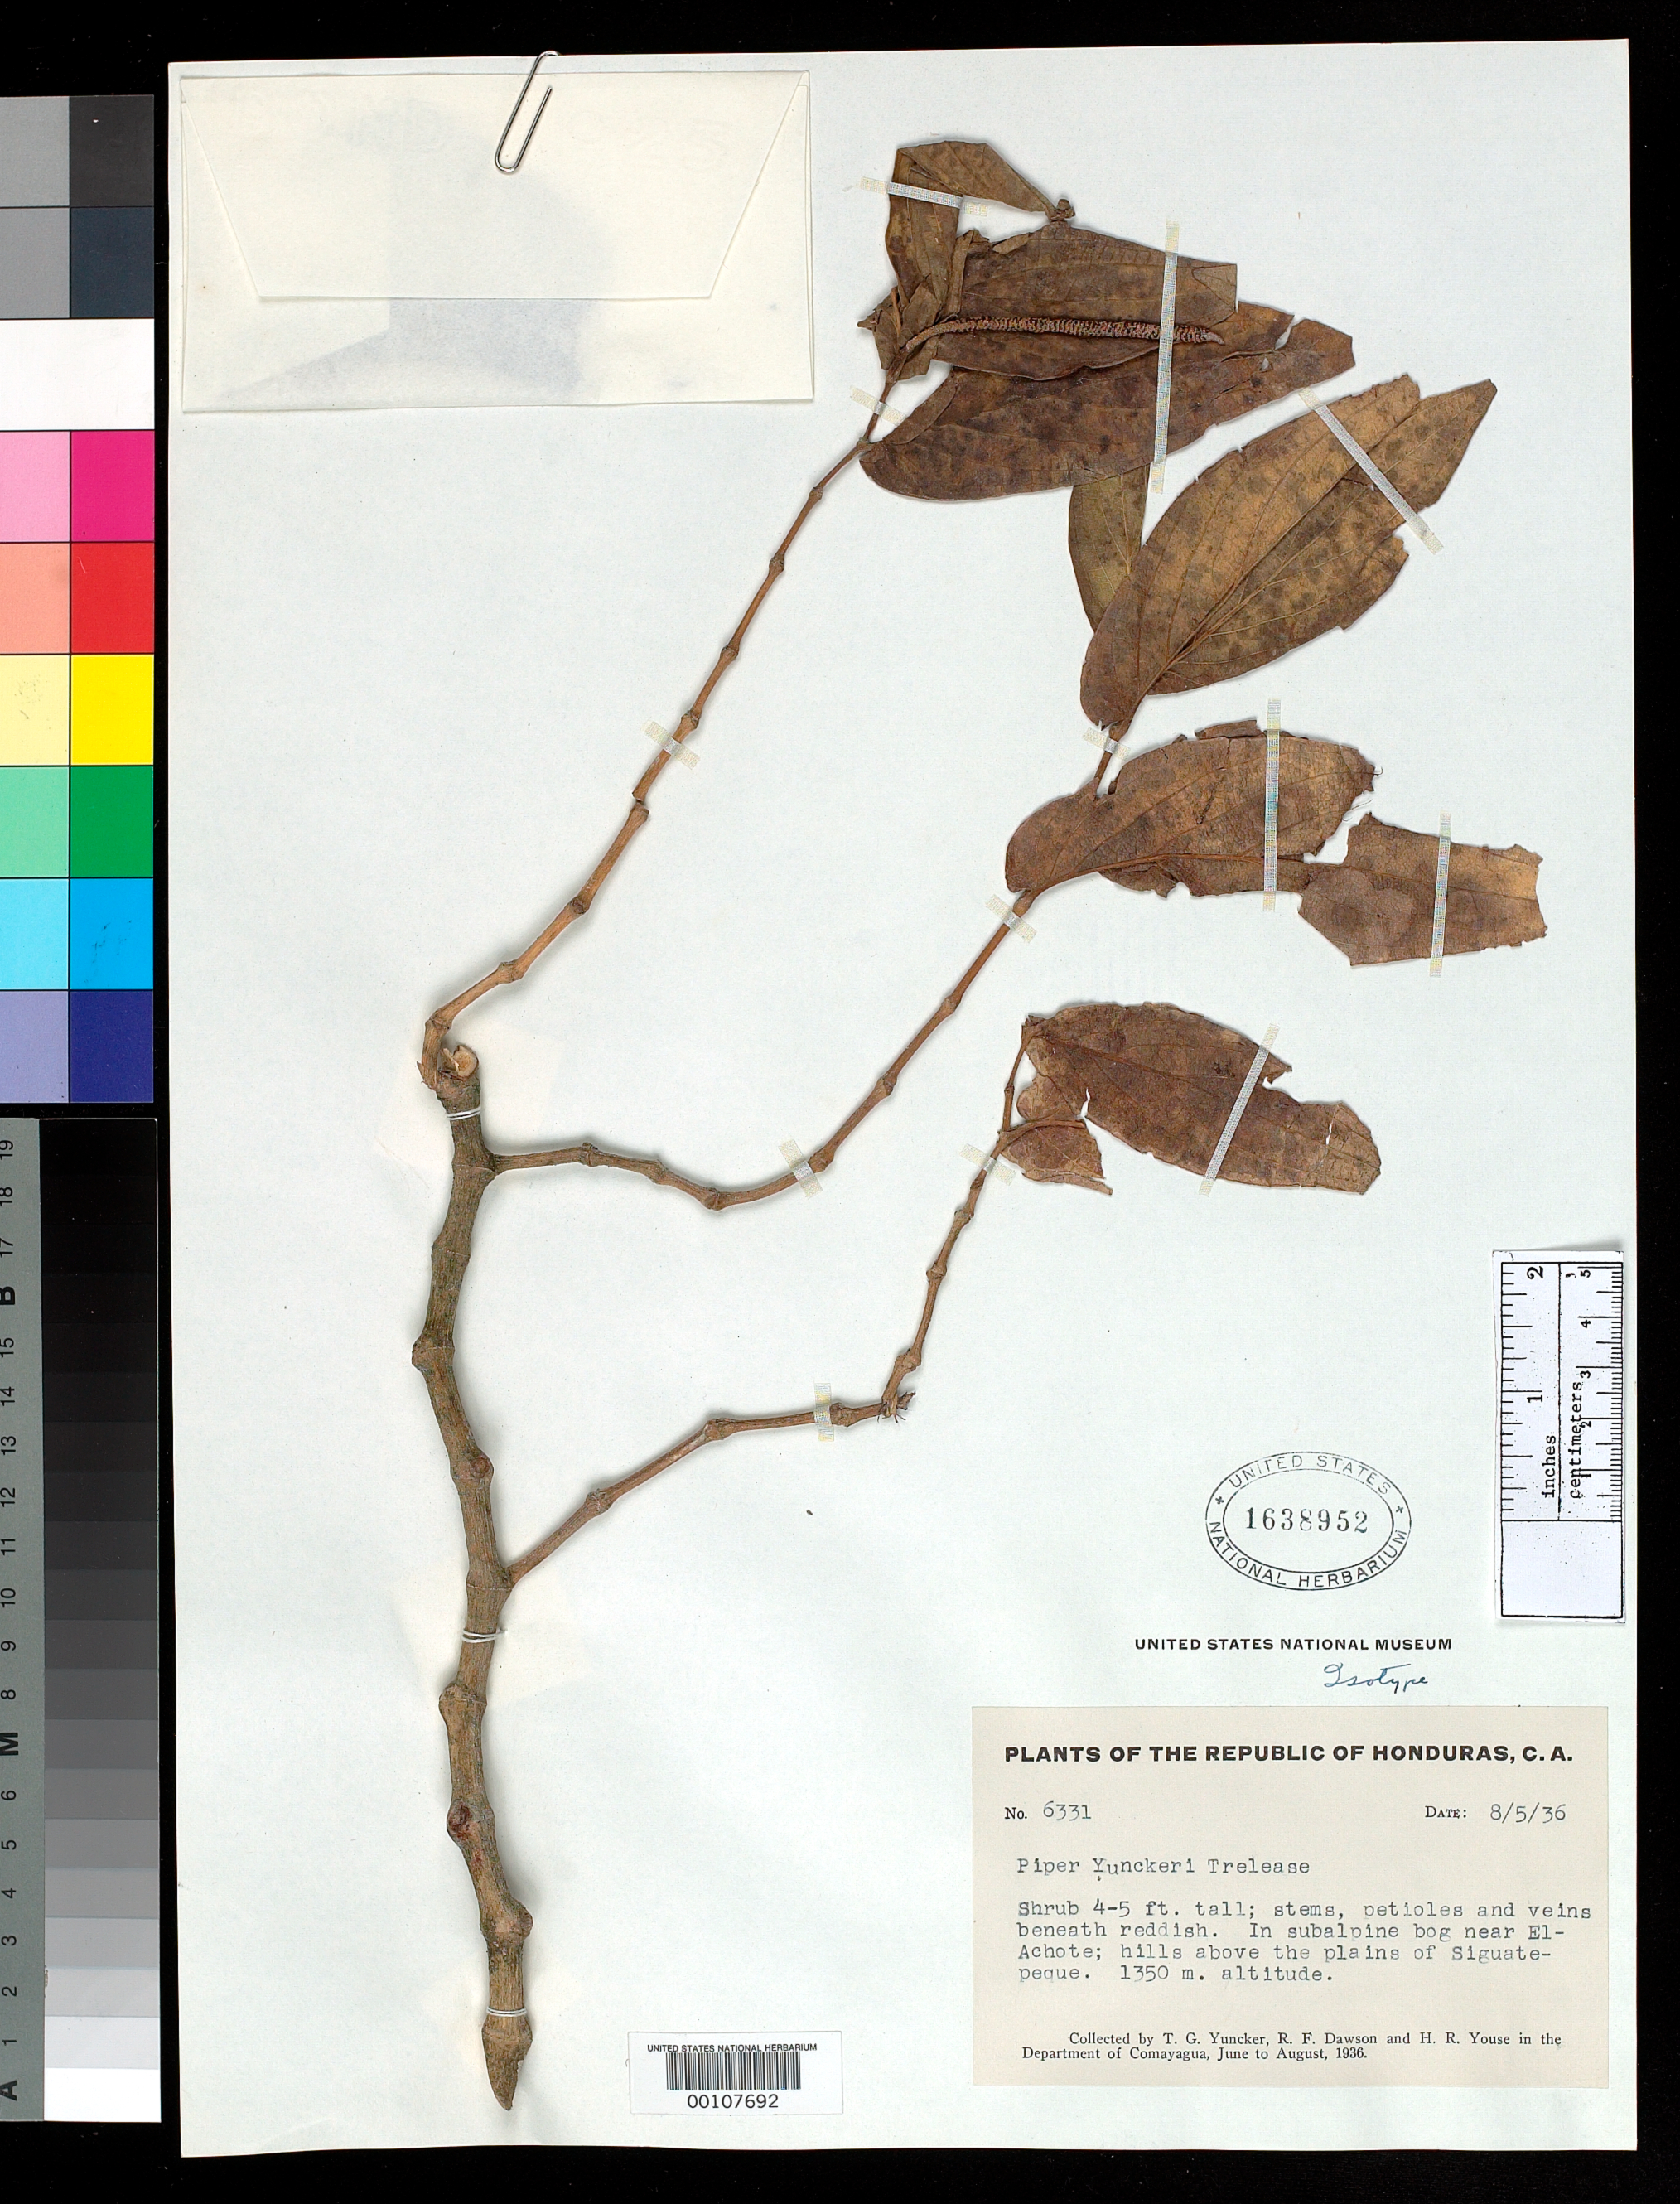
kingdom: Plantae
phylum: Tracheophyta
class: Magnoliopsida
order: Piperales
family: Piperaceae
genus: Piper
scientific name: Piper yunckeri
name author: Trel. in Yunck.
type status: Isotype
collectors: T. G. Yuncker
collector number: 6331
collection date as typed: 05 Aug 1936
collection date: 1936-08-05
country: Honduras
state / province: Comayagua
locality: Near El Achote, above Siguatepeque Plains.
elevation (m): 1350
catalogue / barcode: US 1638952